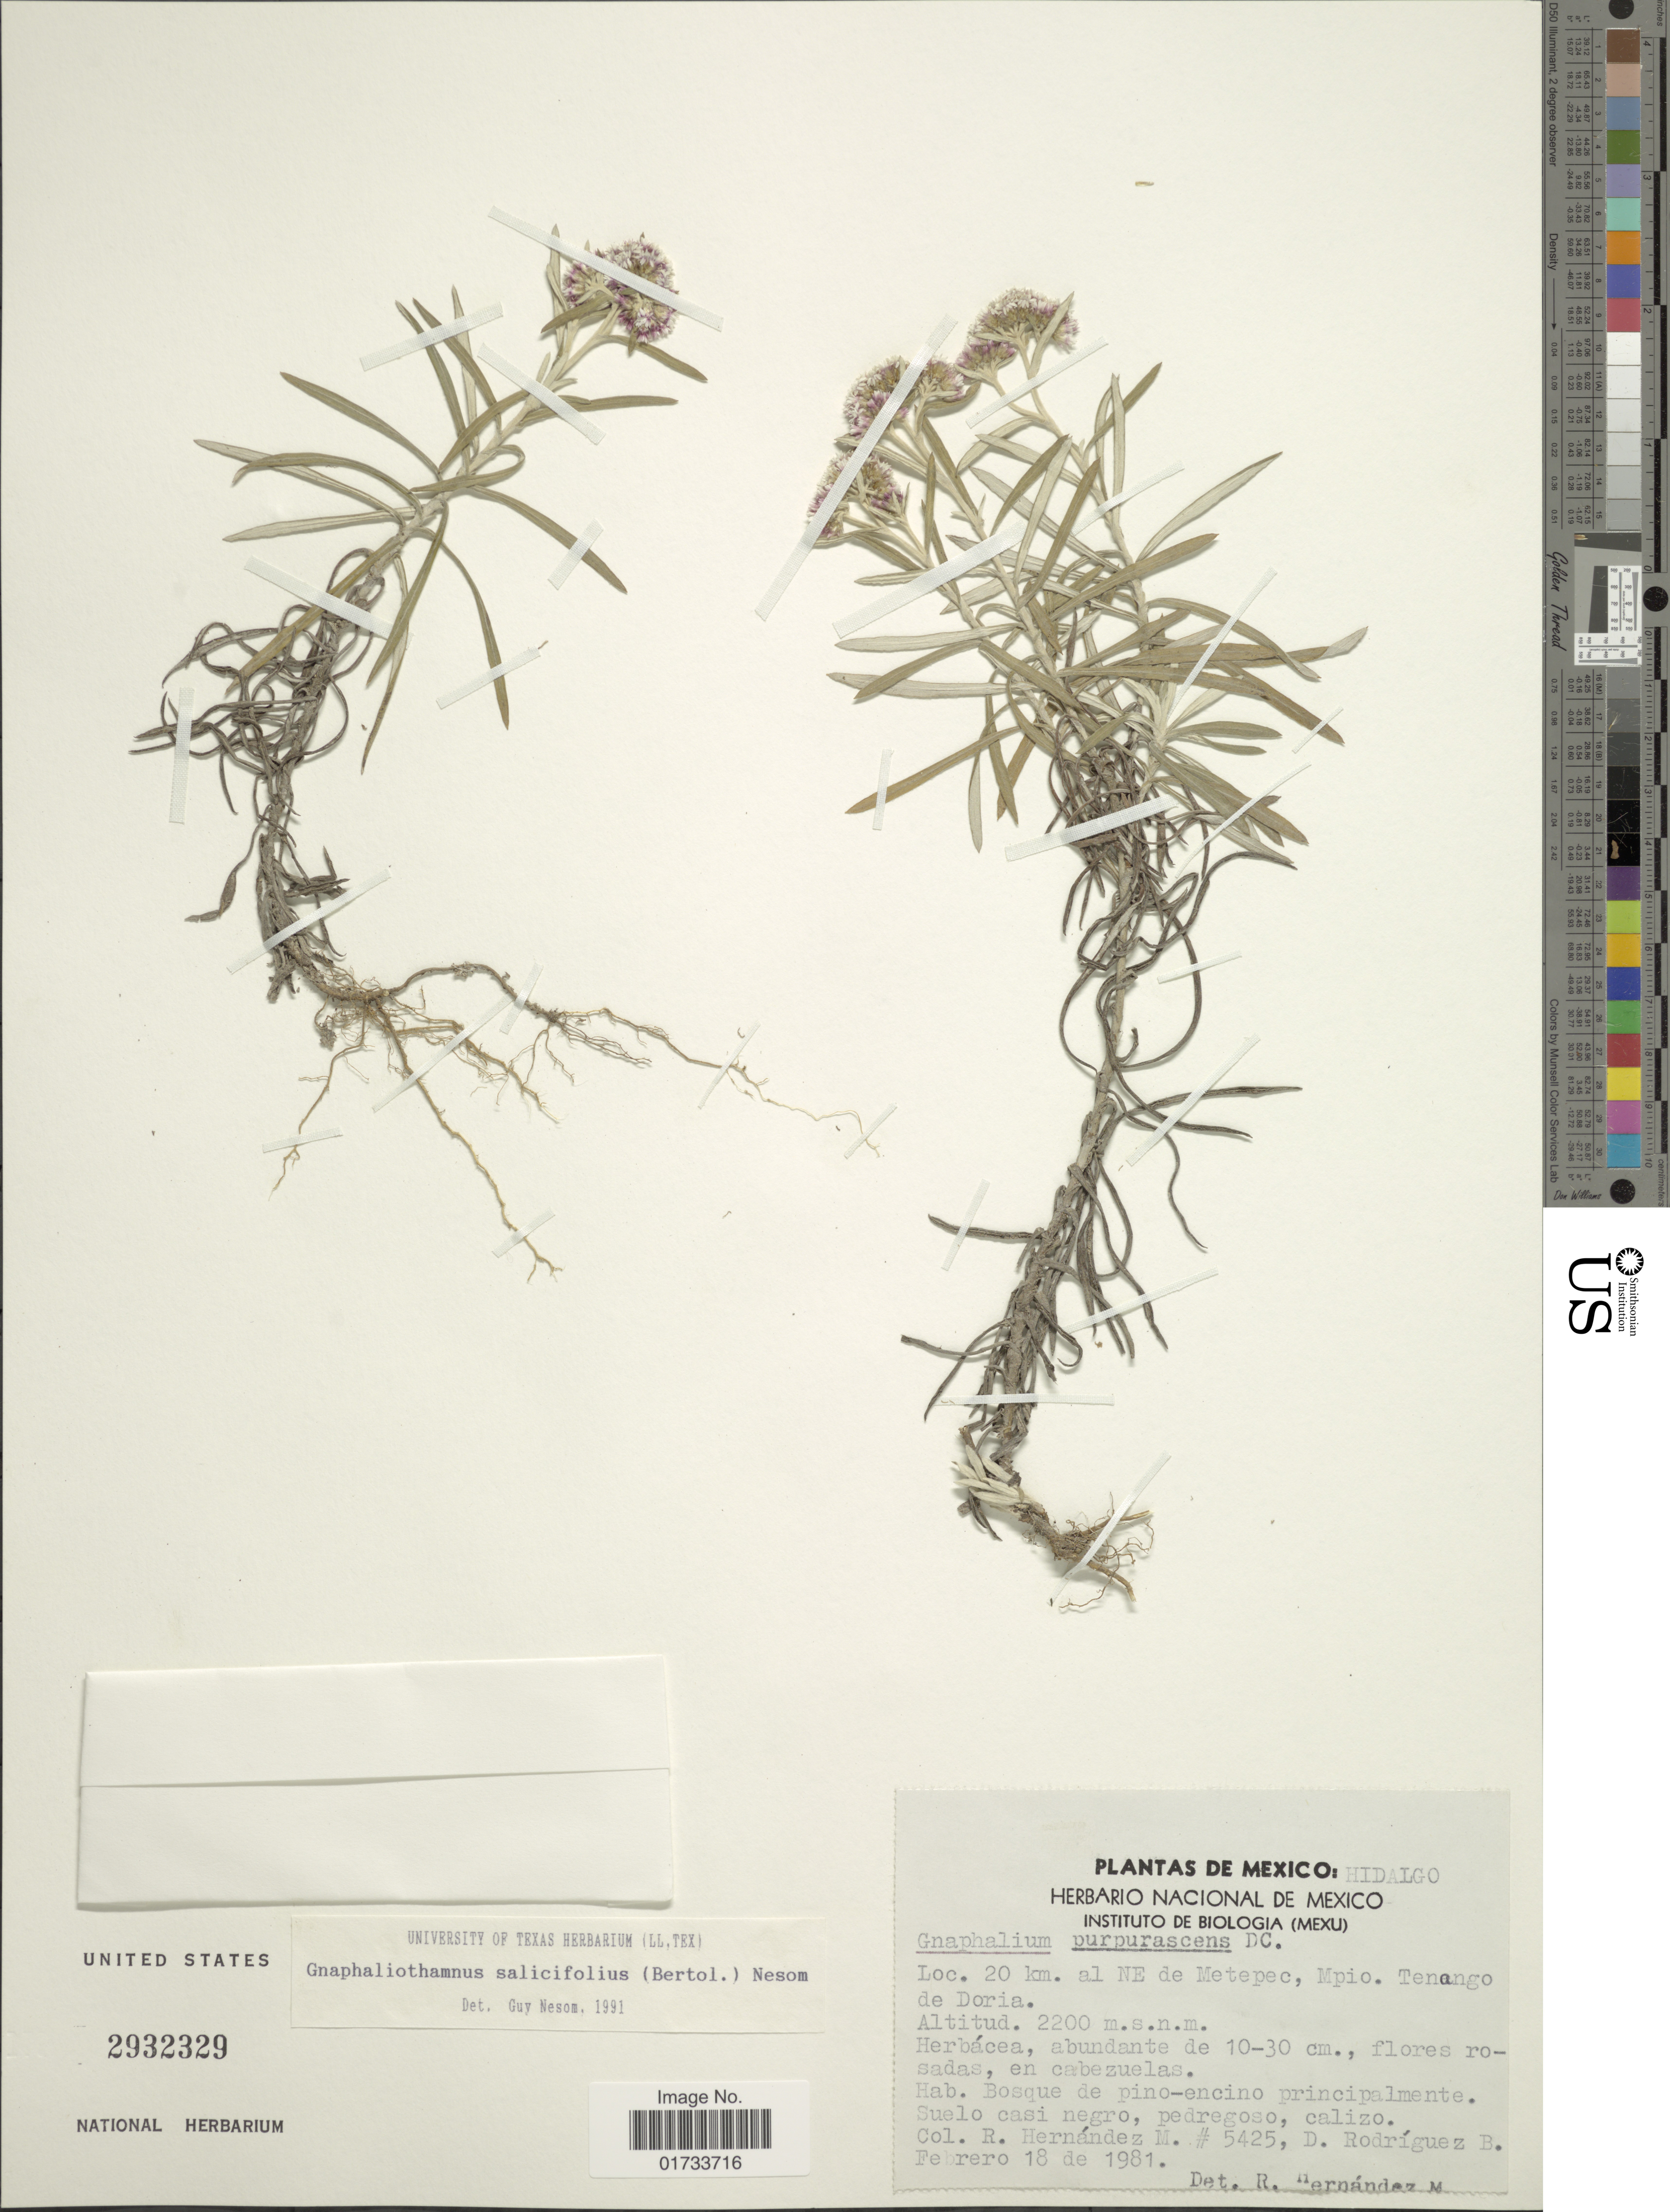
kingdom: Plantae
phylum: Tracheophyta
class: Magnoliopsida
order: Asterales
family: Asteraceae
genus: Chionolaena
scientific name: Chionolaena salicifolia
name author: (Bertol.) G.L. Nesom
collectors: R. Hernández M. & D. Rodríguez B.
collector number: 5425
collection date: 1981-02-18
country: Mexico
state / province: Hidalgo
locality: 20 km. al NE de Metepec, Mpio. Tenango de Dorio, bosque de pino-encino principalmente, Suelo casi negro, pedregoso, calizo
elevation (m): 2200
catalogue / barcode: US 2932329